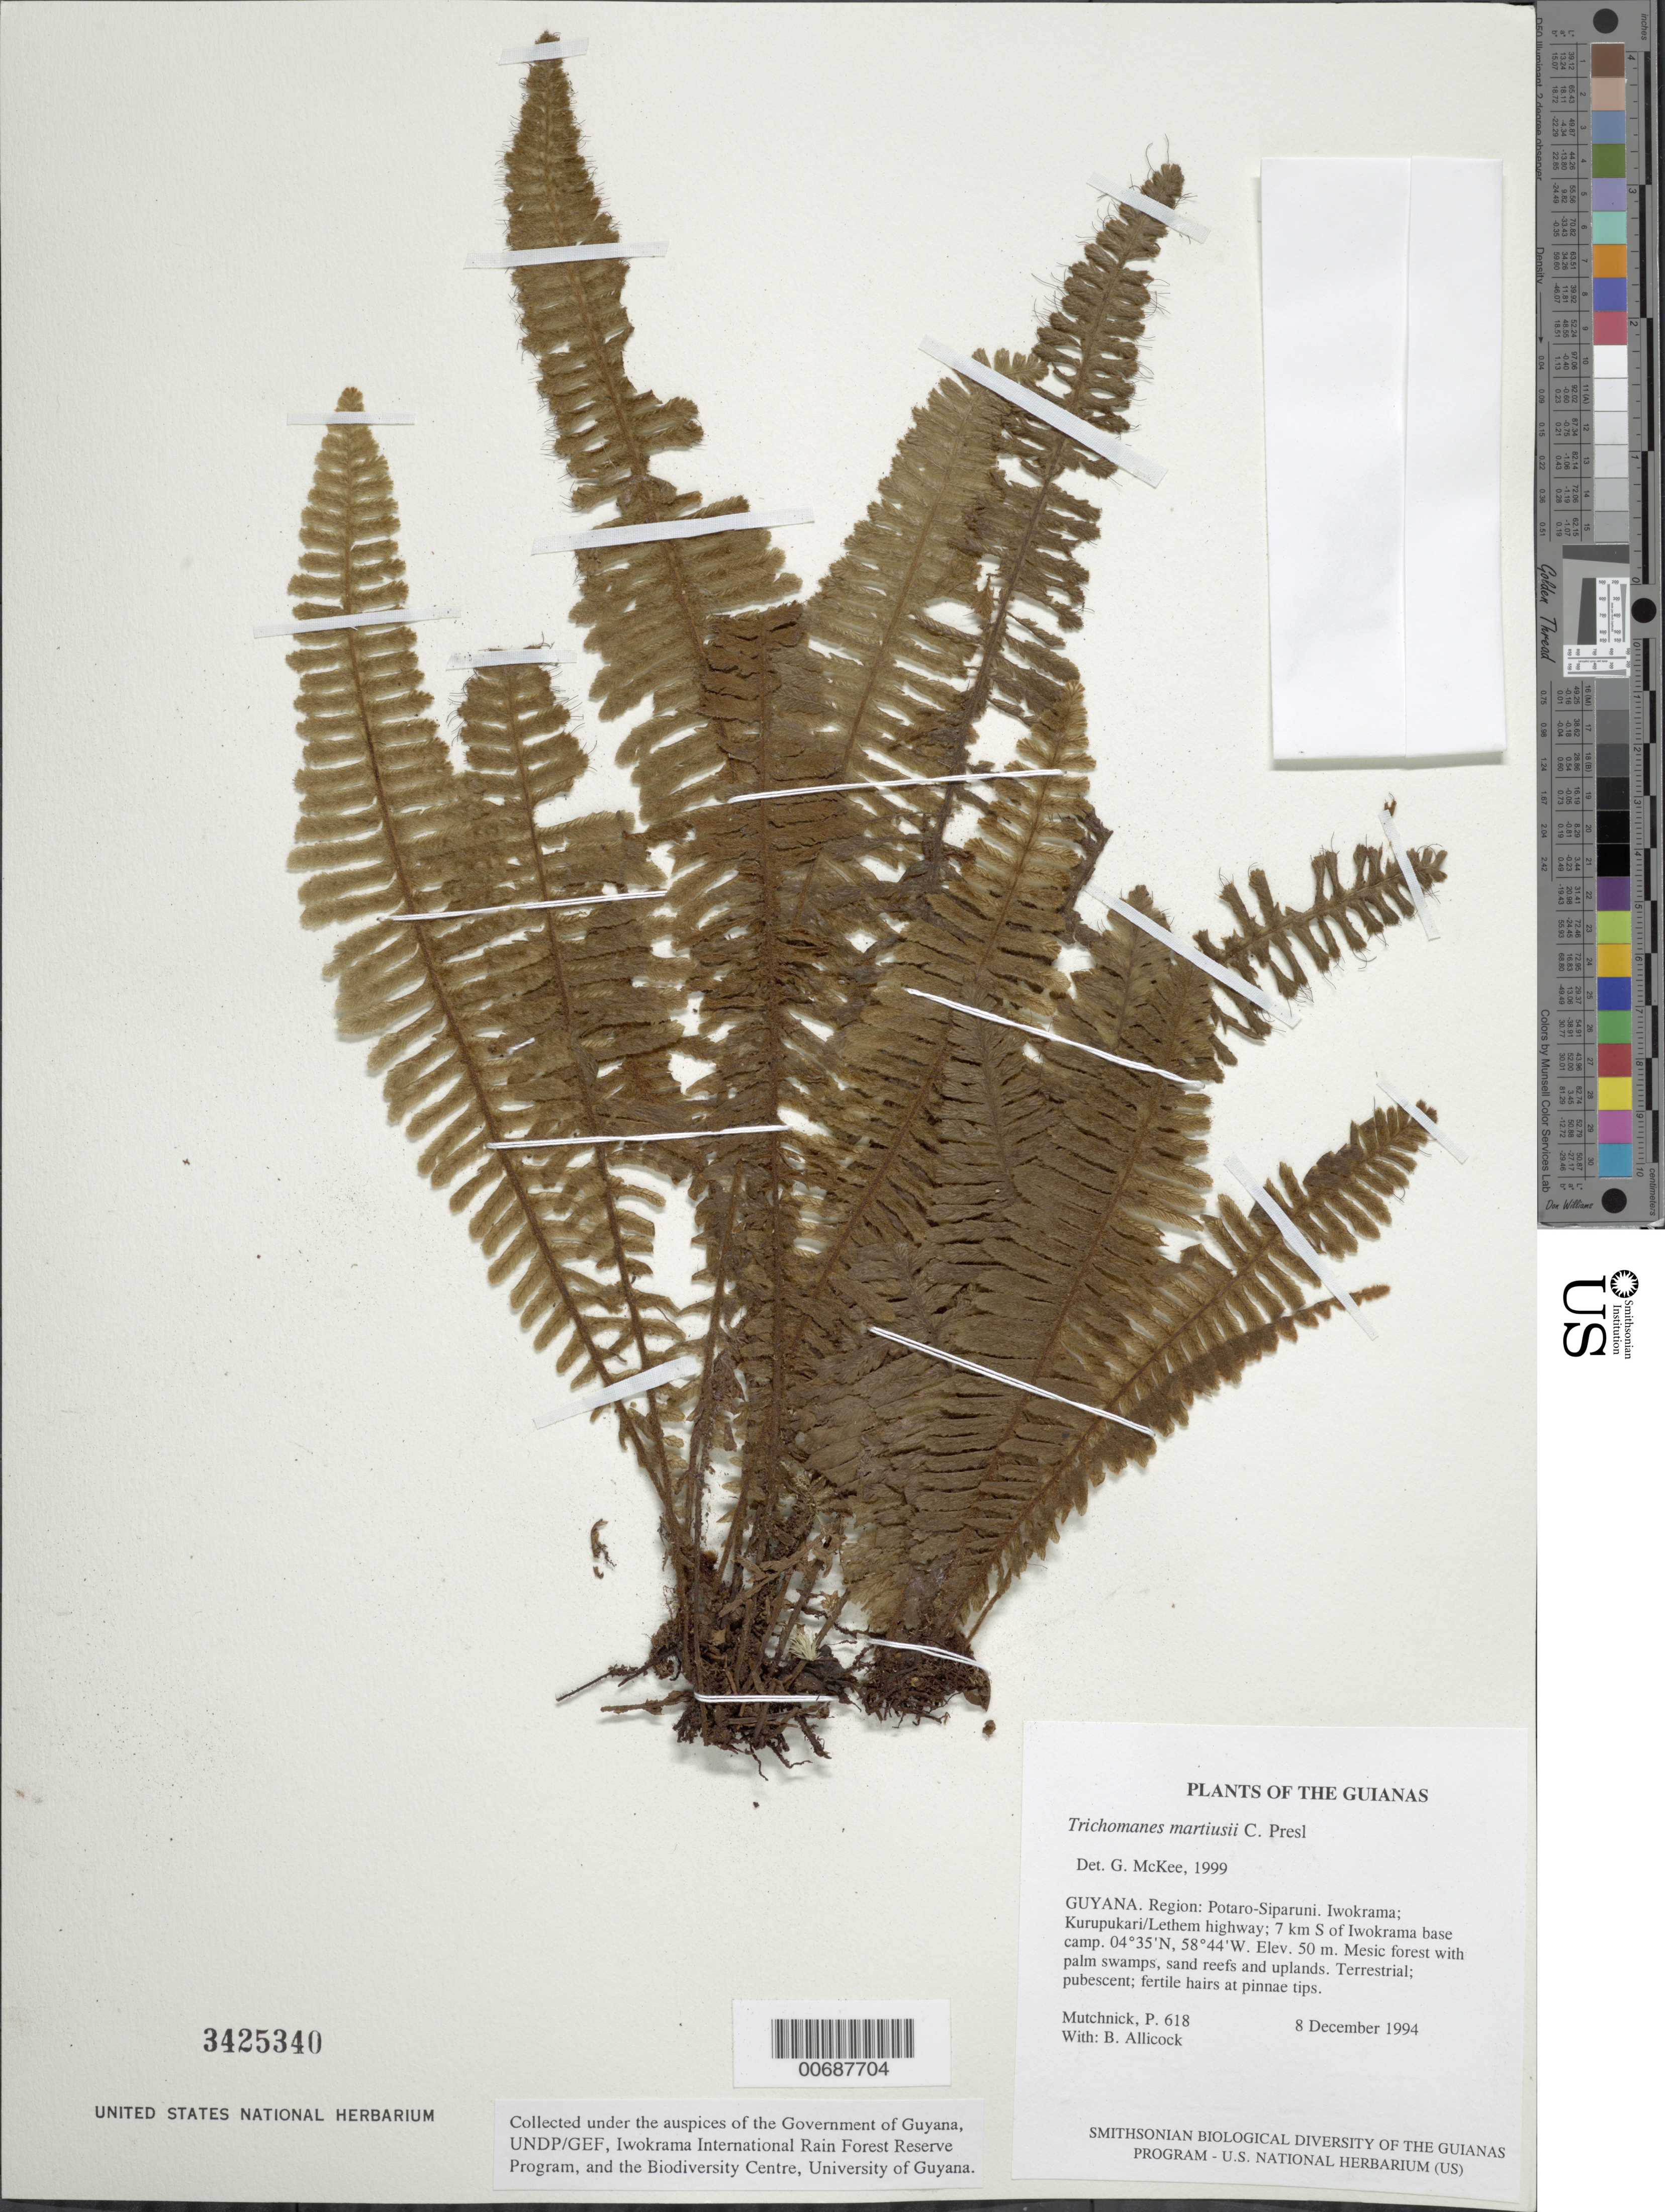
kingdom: Plantae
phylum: Tracheophyta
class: Polypodiopsida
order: Hymenophyllales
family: Hymenophyllaceae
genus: Trichomanes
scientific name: Trichomanes martiusii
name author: C. Presl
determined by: McKee, G. S., (US), NMNH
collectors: P. Mutchnick & B. Allicock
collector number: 618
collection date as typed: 8 December 1994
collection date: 1994-12-08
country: Guyana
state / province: Potaro-Siparuni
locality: Iwokrama; Kurupukari/Lethem highway; 7 km S of Iwokrama base camp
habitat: Mesic forest with palm swamps, sand reefs and uplands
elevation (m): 50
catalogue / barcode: US 3425340